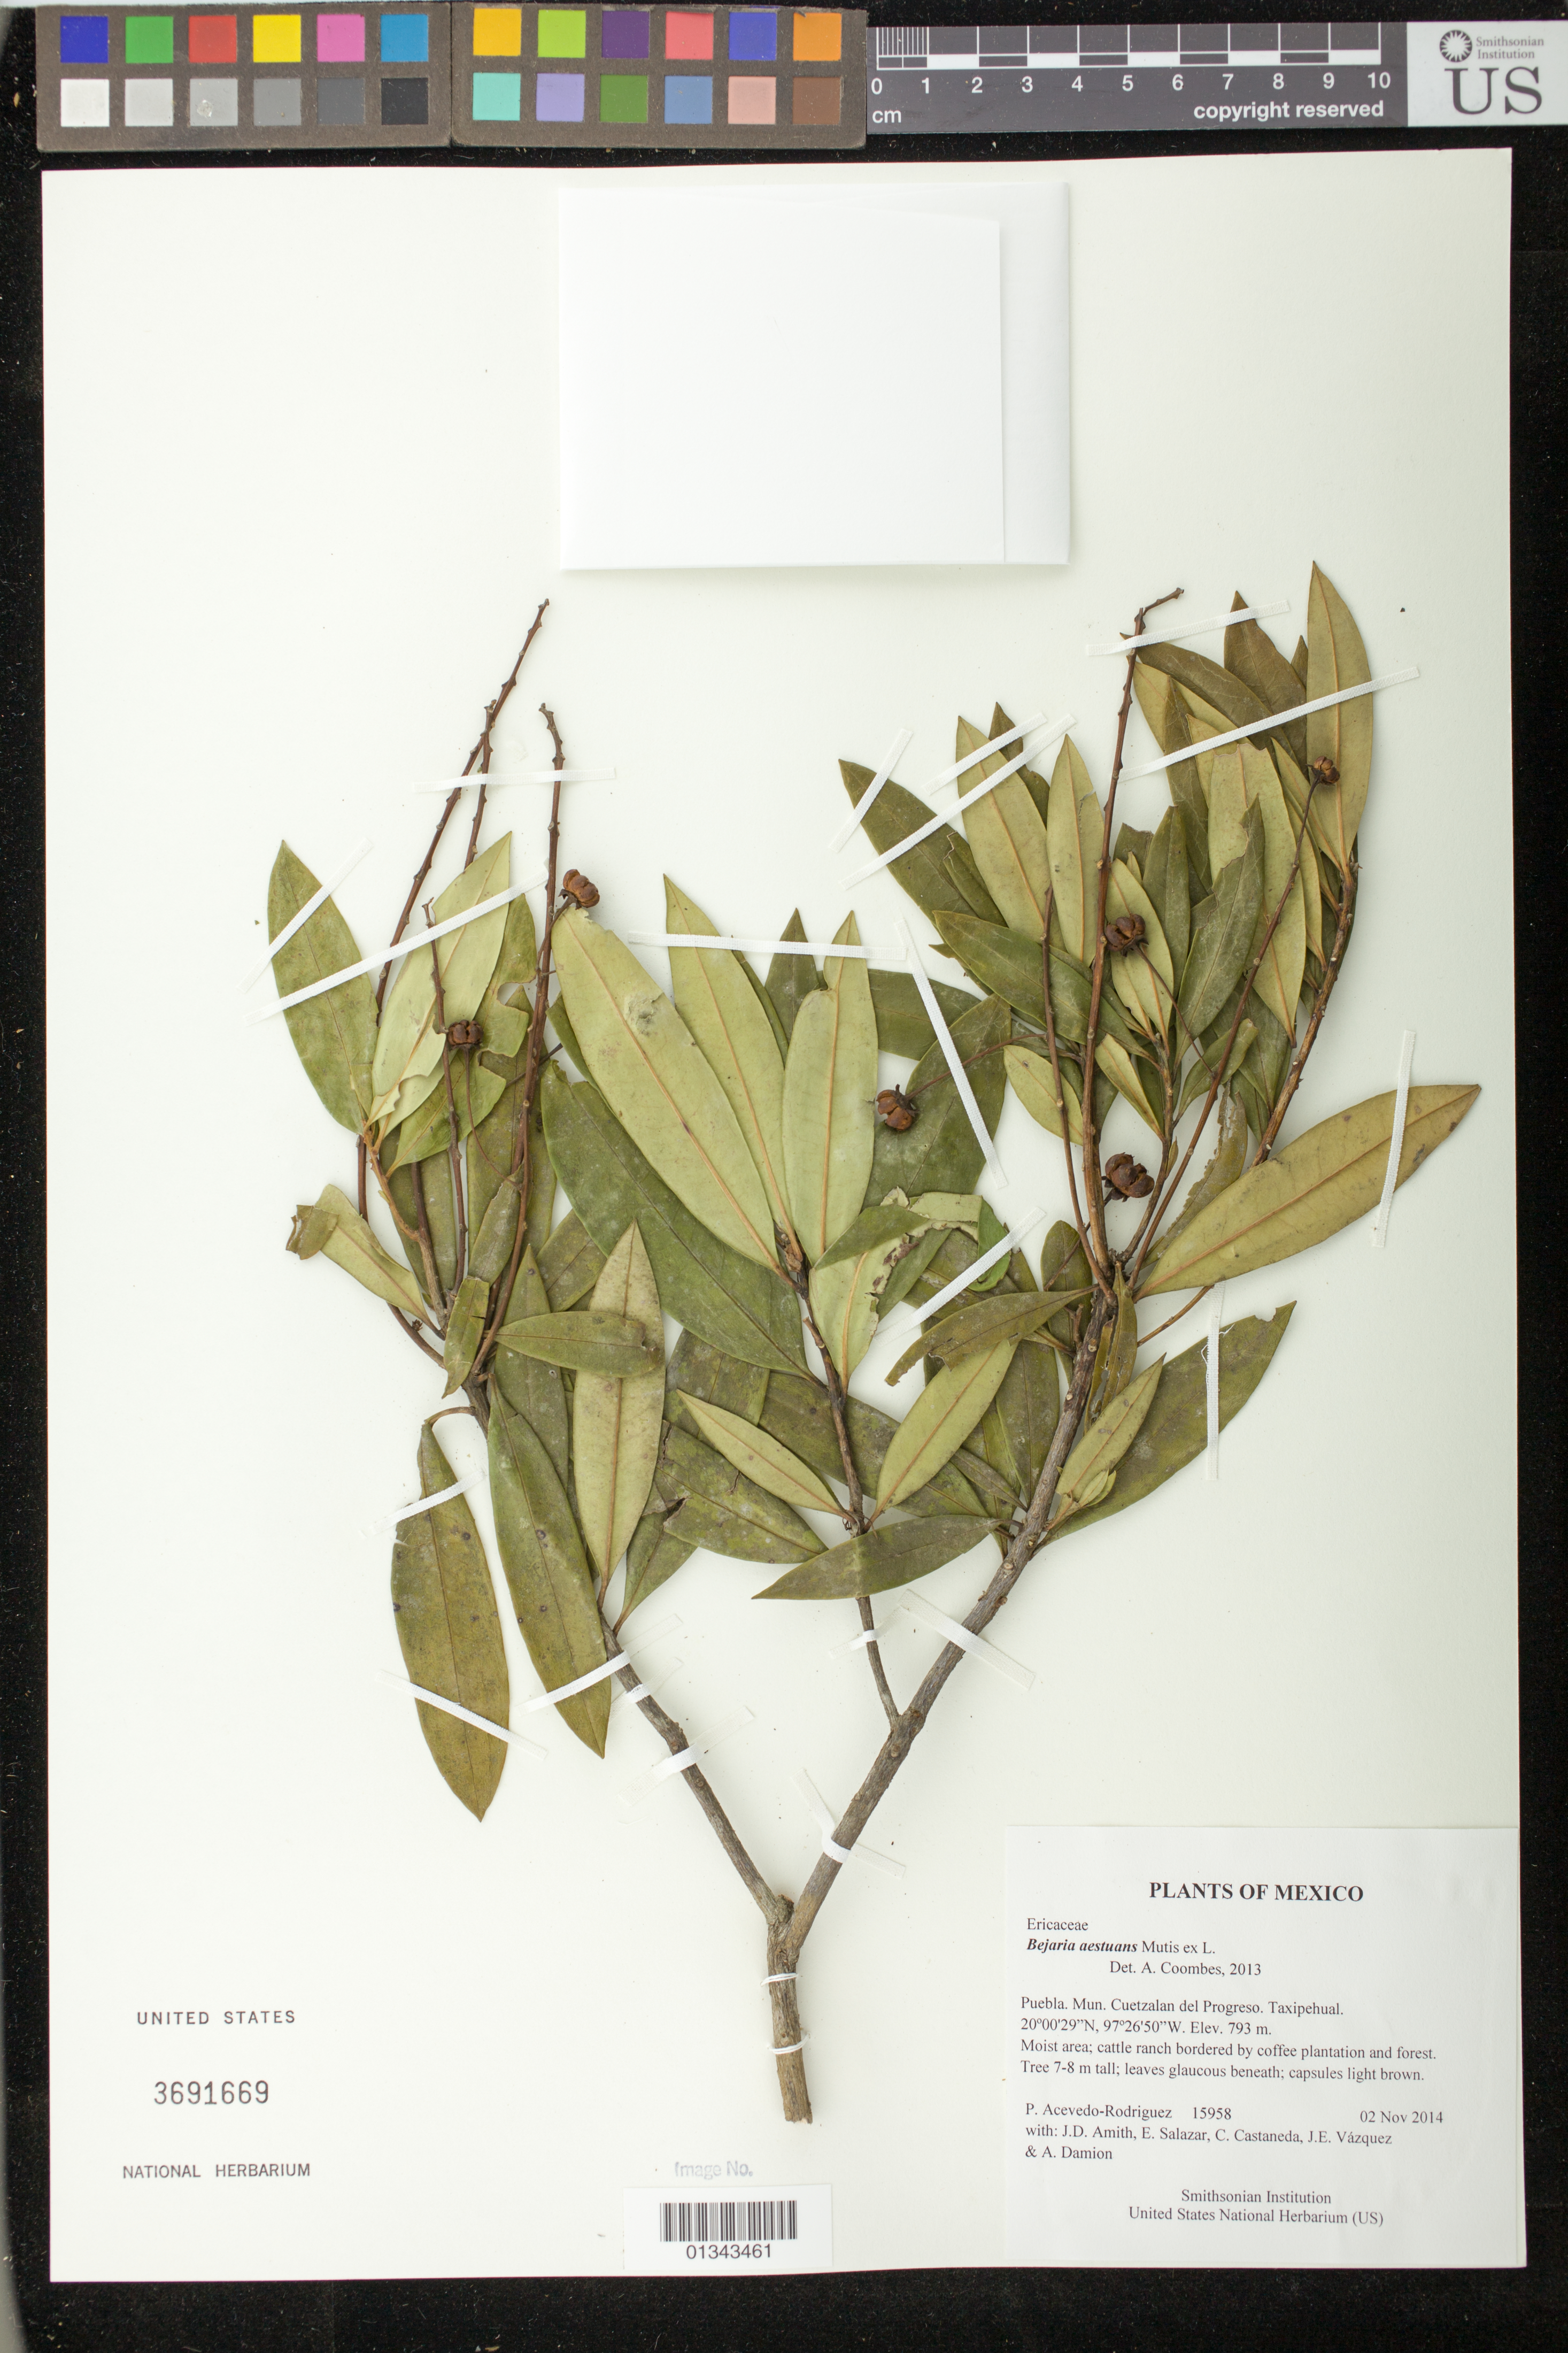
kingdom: Plantae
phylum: Tracheophyta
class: Magnoliopsida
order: Ericales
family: Ericaceae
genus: Bejaria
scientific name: Bejaria aestuans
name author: Mutis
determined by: Coombes, Allen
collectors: P. Acevedo-Rodr., J. D. Amith, E. Salazar, C. Castaneda, J. E. Vázquez & A. Damion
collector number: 15958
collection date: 2014-11-02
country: Mexico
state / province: Puebla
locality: Mun. Cuetzalan del Progreso. Taxipehual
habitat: Moist area; cattle ranch bordered with coffee plant. and forest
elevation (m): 793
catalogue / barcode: US 3691669